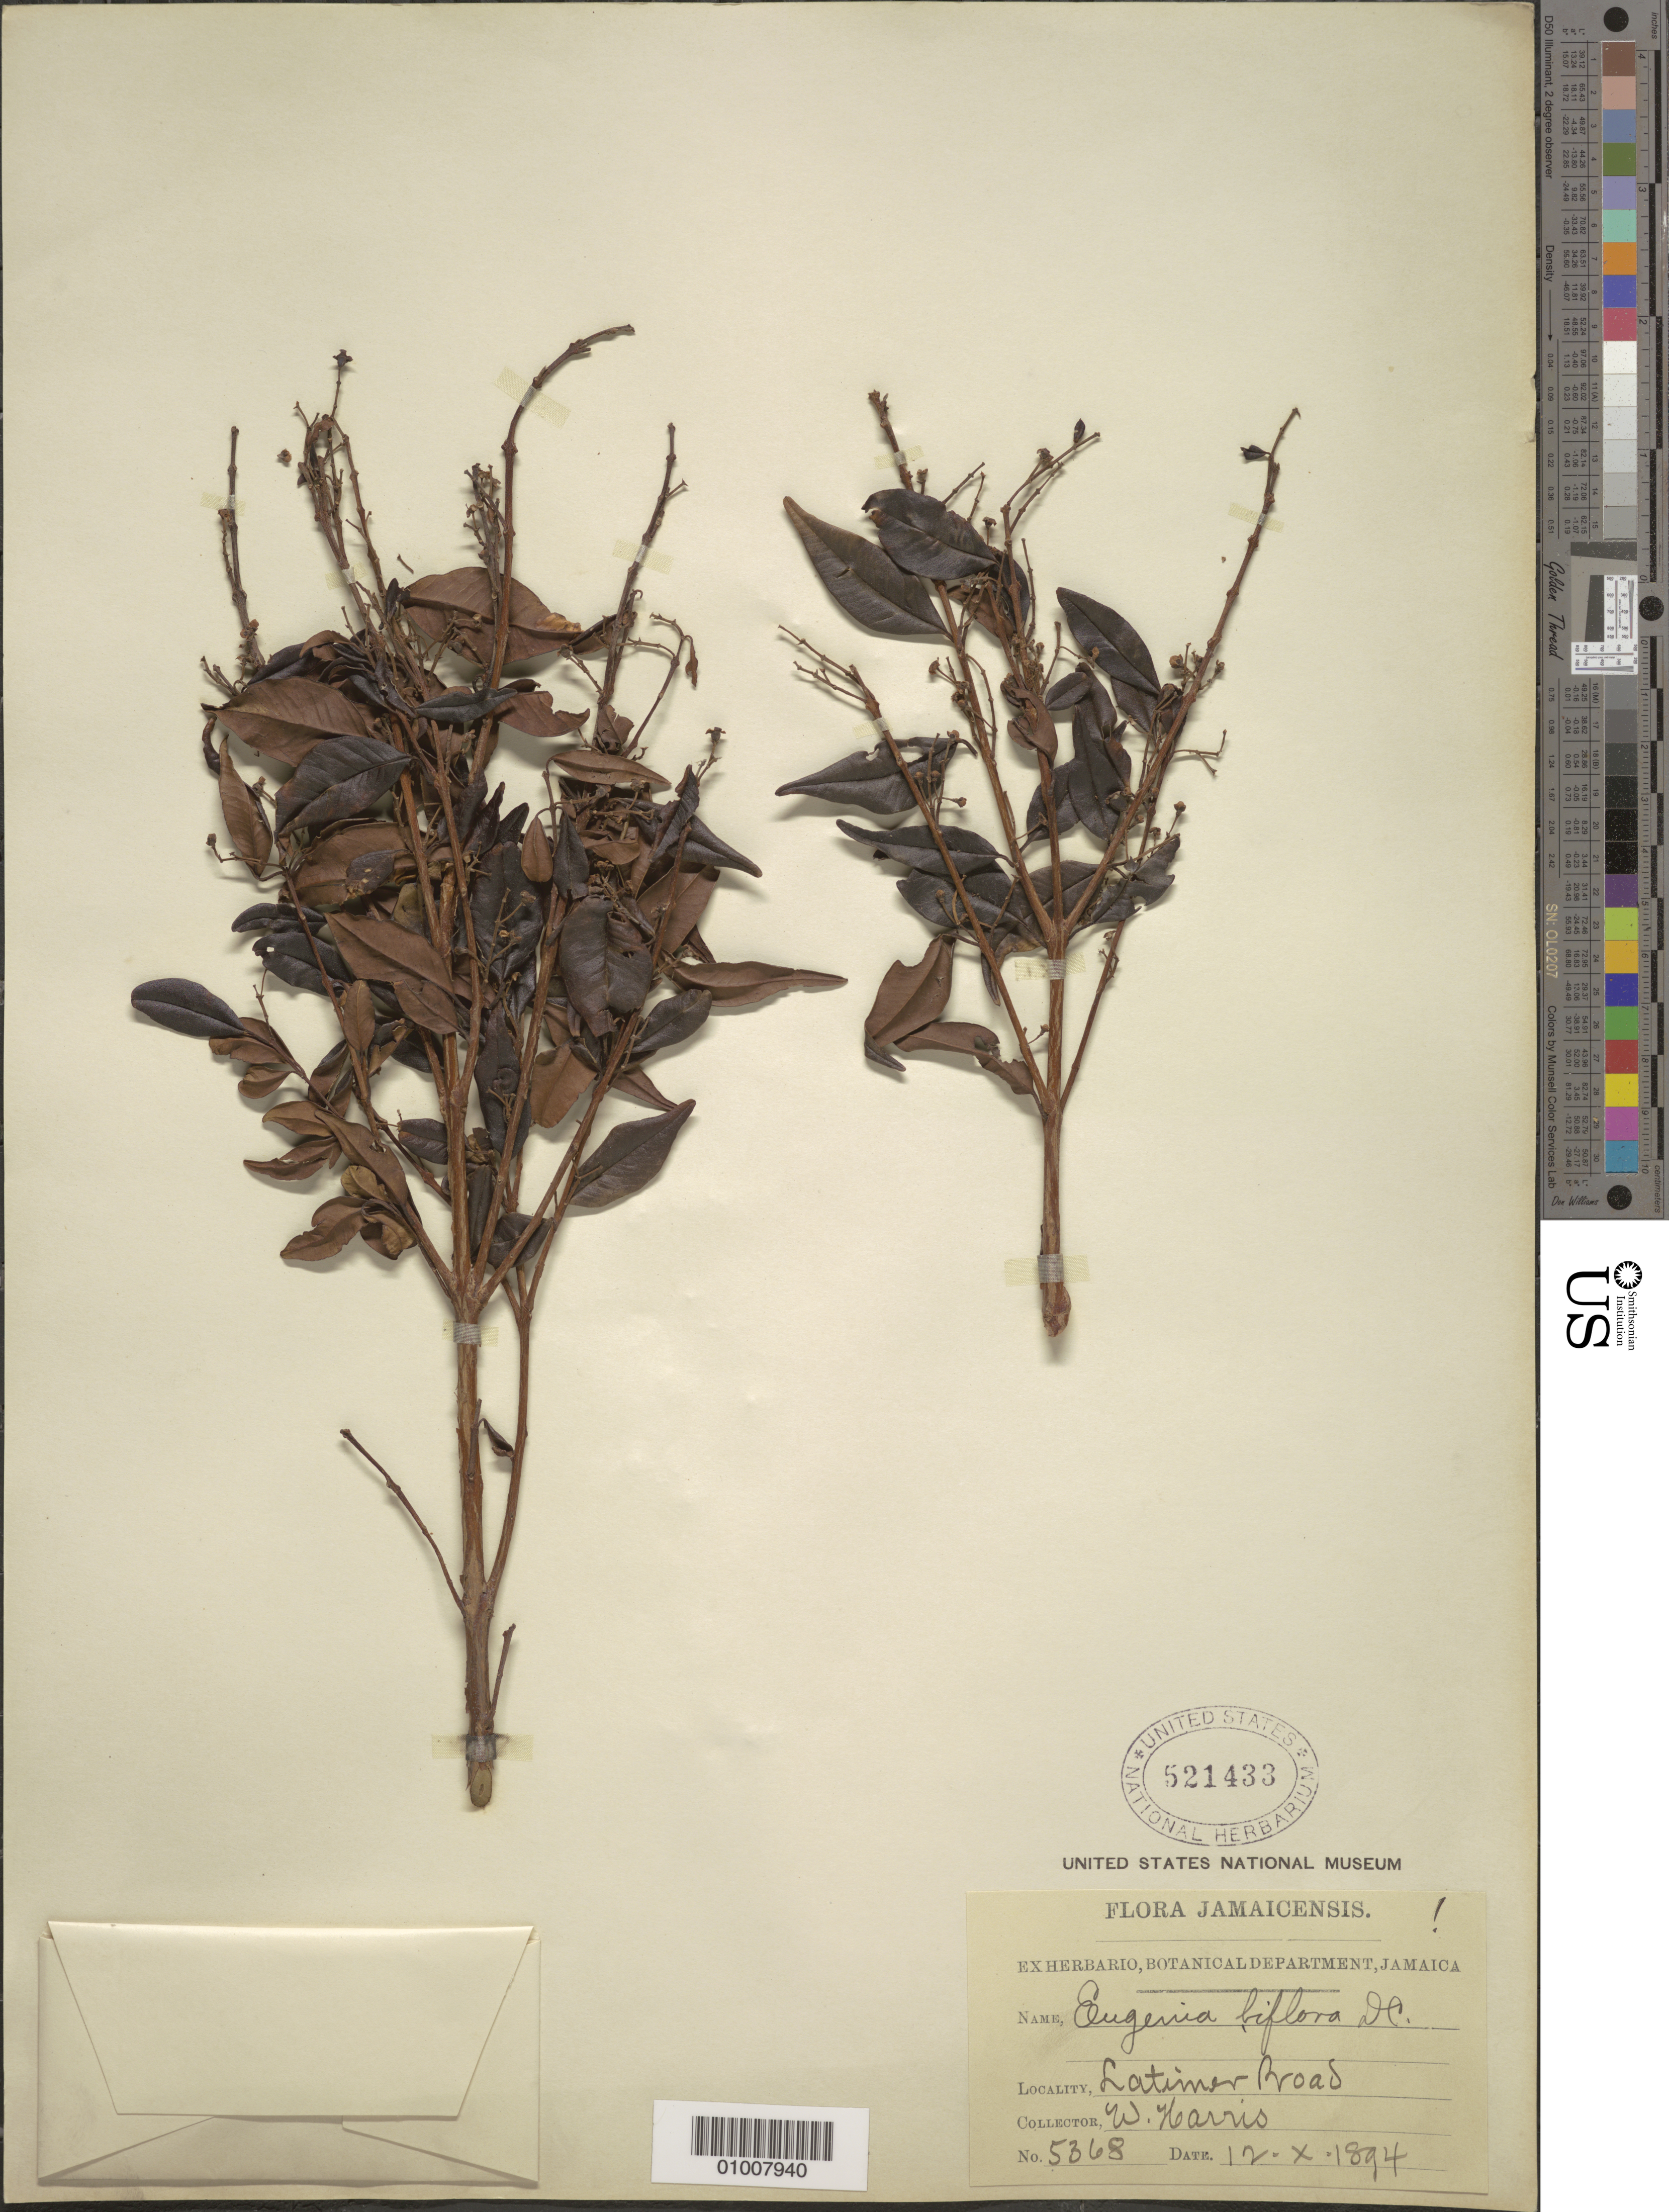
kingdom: Plantae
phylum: Tracheophyta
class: Magnoliopsida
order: Myrtales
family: Myrtaceae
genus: Eugenia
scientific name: Eugenia biflora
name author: (L.) DC.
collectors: W. Harris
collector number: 5368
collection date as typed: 12 Oct 1894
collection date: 1894-10-12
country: Jamaica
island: Jamaica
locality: Latimer Road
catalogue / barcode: US 521433